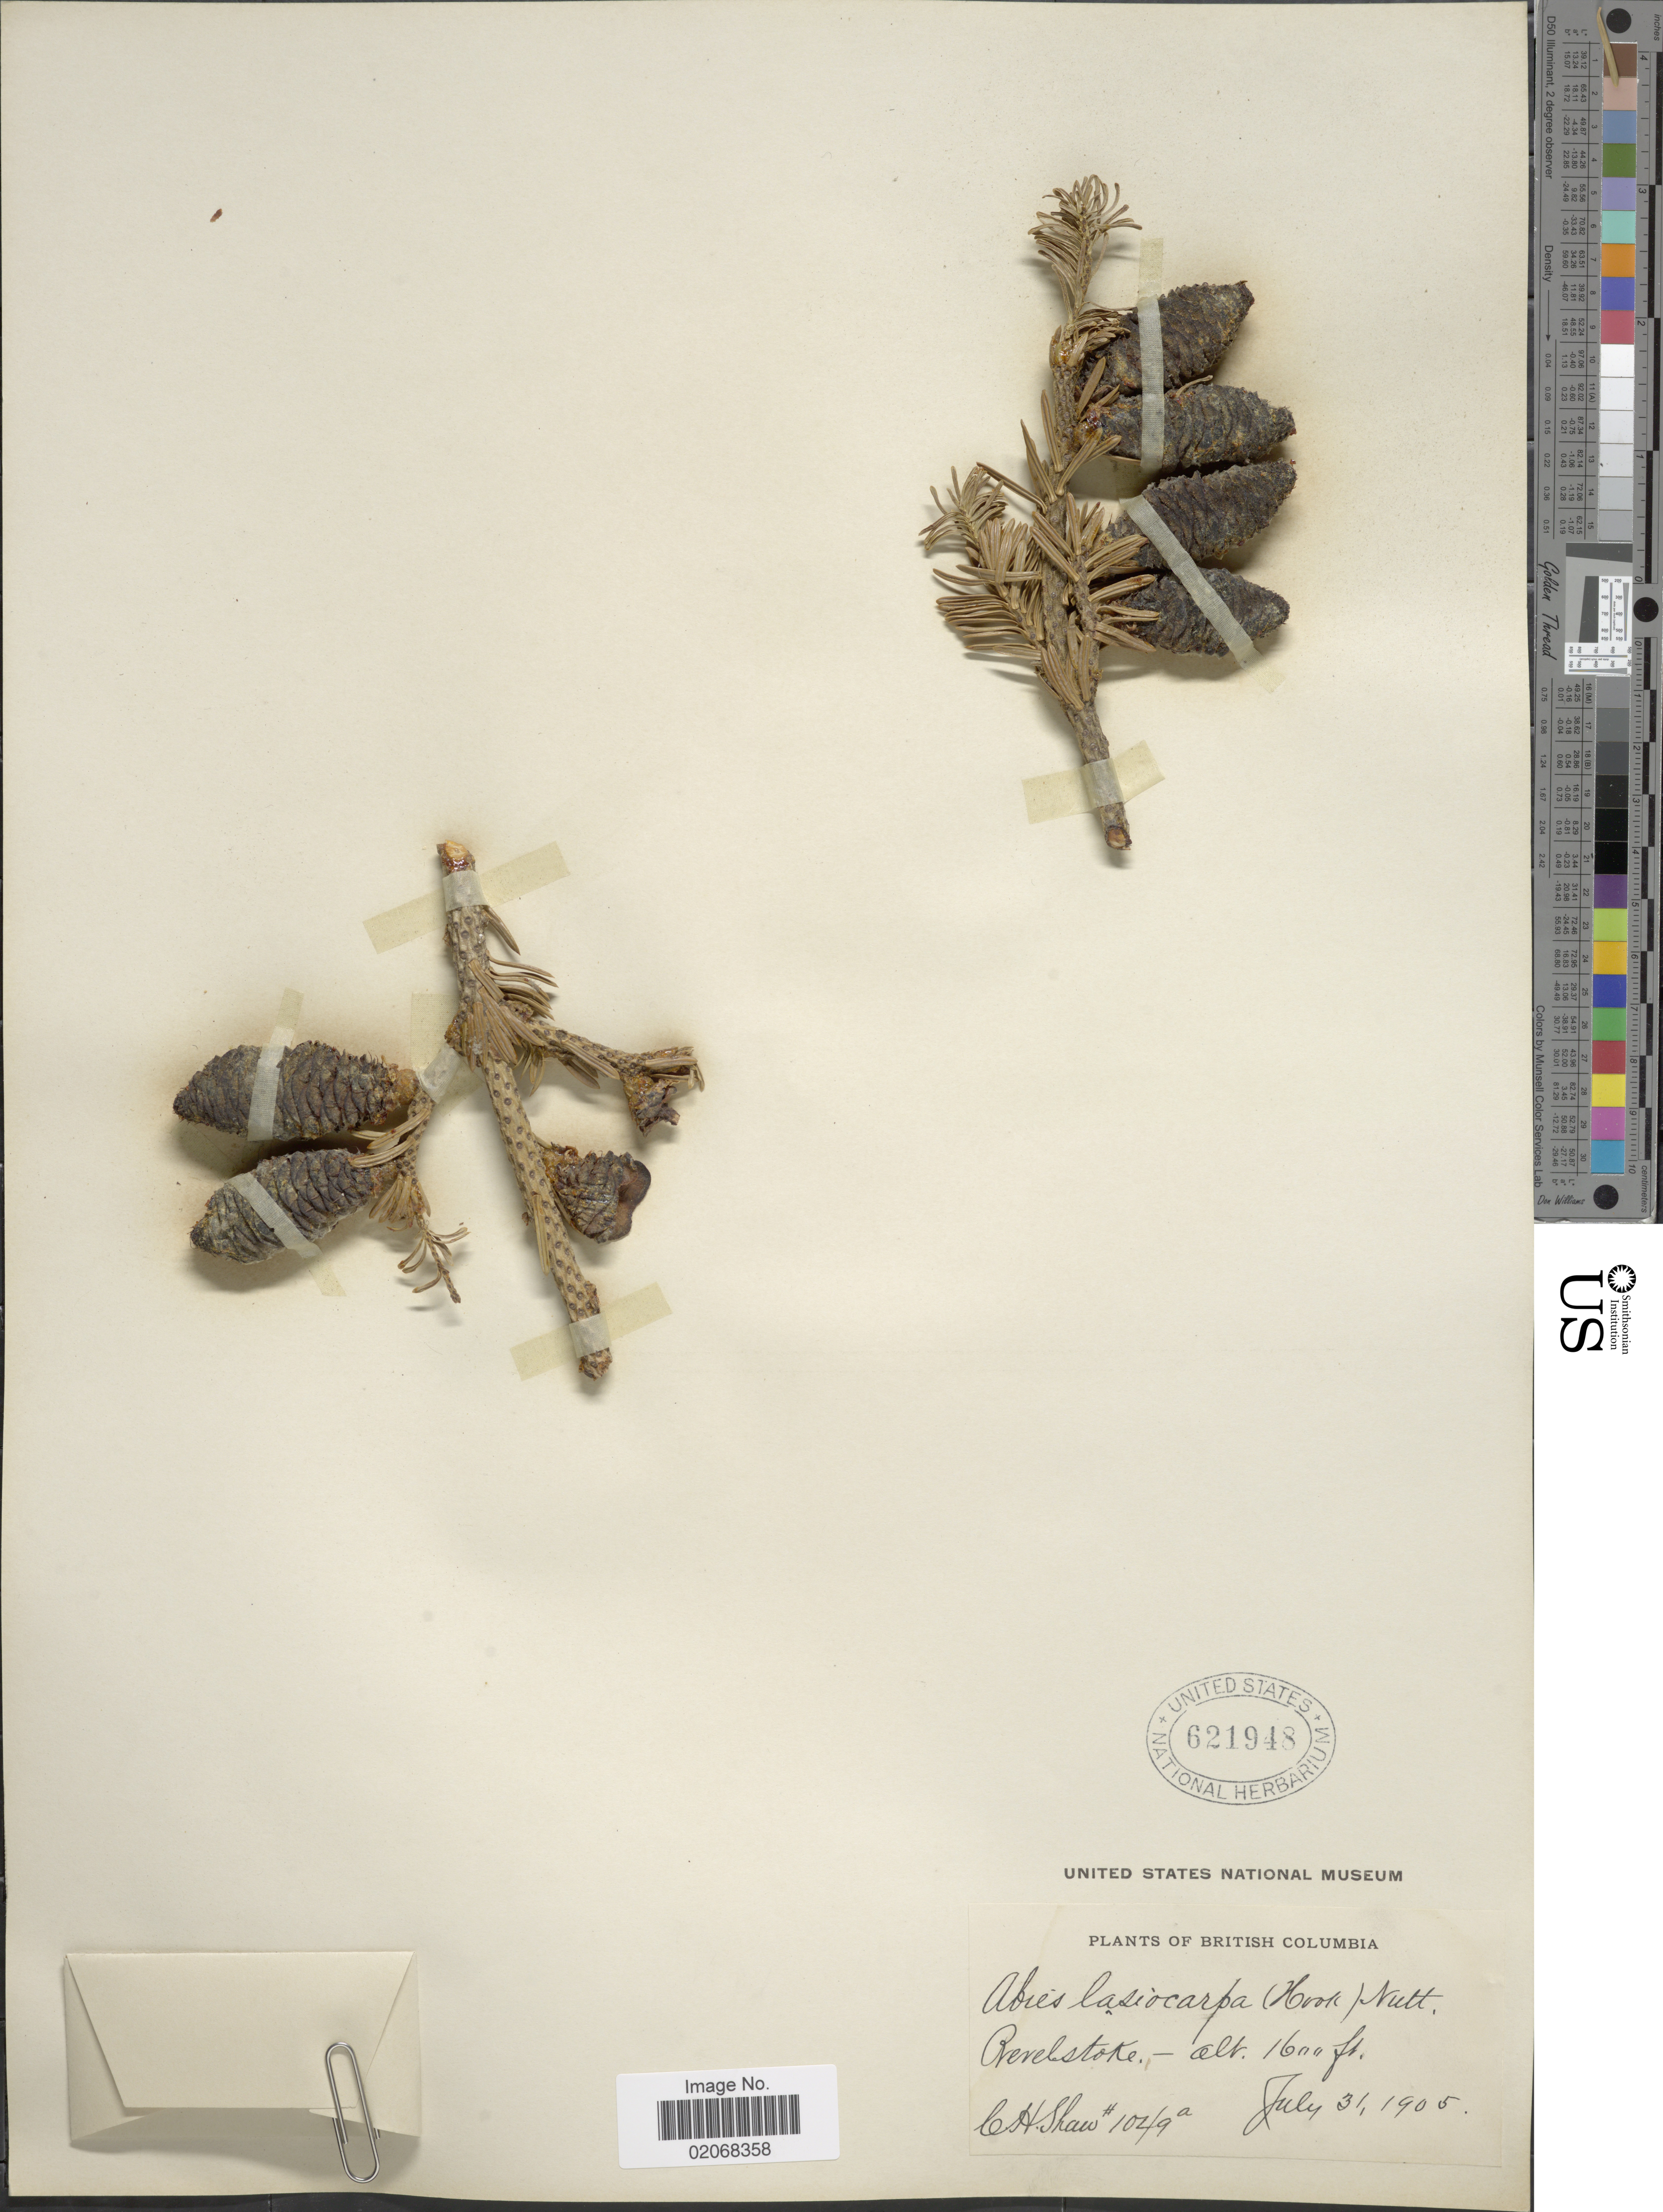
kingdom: Plantae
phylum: Tracheophyta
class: Pinopsida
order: Pinales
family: Pinaceae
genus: Abies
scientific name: Abies lasiocarpa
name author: (Hook.) Nutt.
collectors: C. H. Shaw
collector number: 1049a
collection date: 1905-07-31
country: Canada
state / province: British Columbia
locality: Revelstoke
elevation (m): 488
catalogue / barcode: US 621948